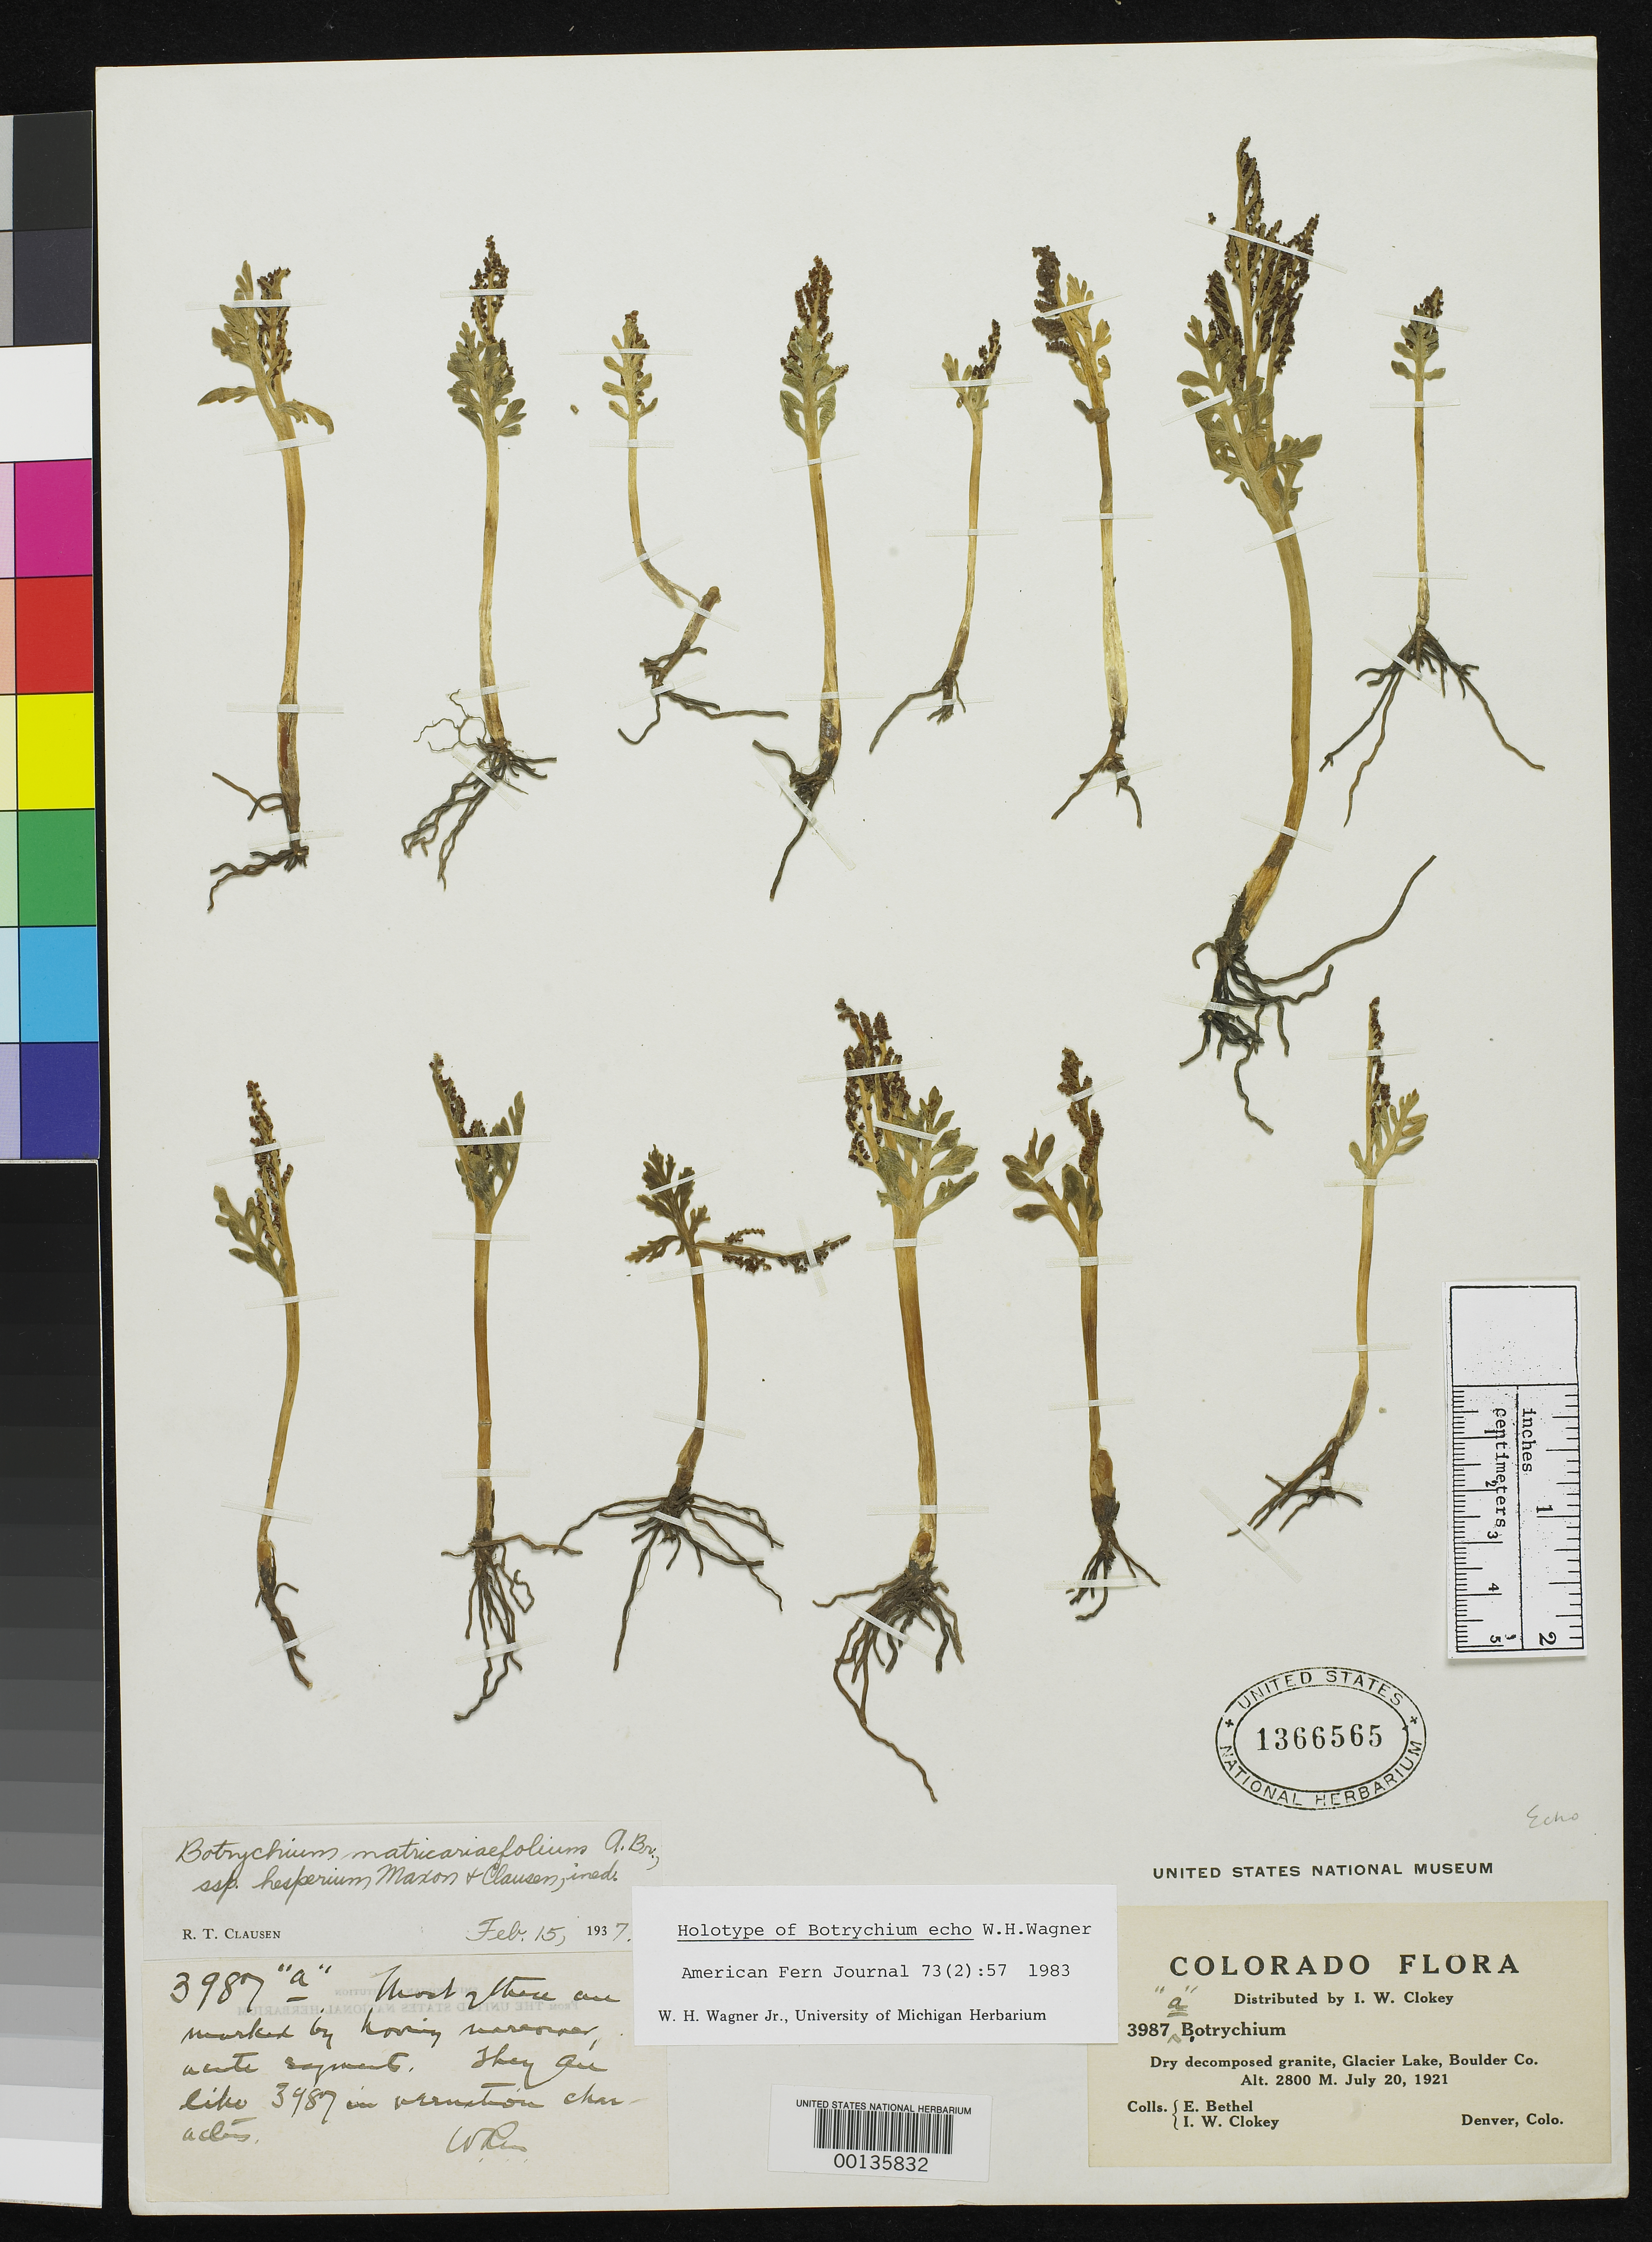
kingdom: Plantae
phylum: Tracheophyta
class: Polypodiopsida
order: Ophioglossales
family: Ophioglossaceae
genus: Botrychium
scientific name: Botrychium echo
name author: W.H. Wagner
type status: Holotype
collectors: E. Bethel & I. W. Clokey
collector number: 3987a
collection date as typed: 20 Jul 1921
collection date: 1921-07-20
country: United States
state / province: Colorado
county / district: Boulder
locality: Glacier Lake.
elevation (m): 2800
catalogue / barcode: US 1366565